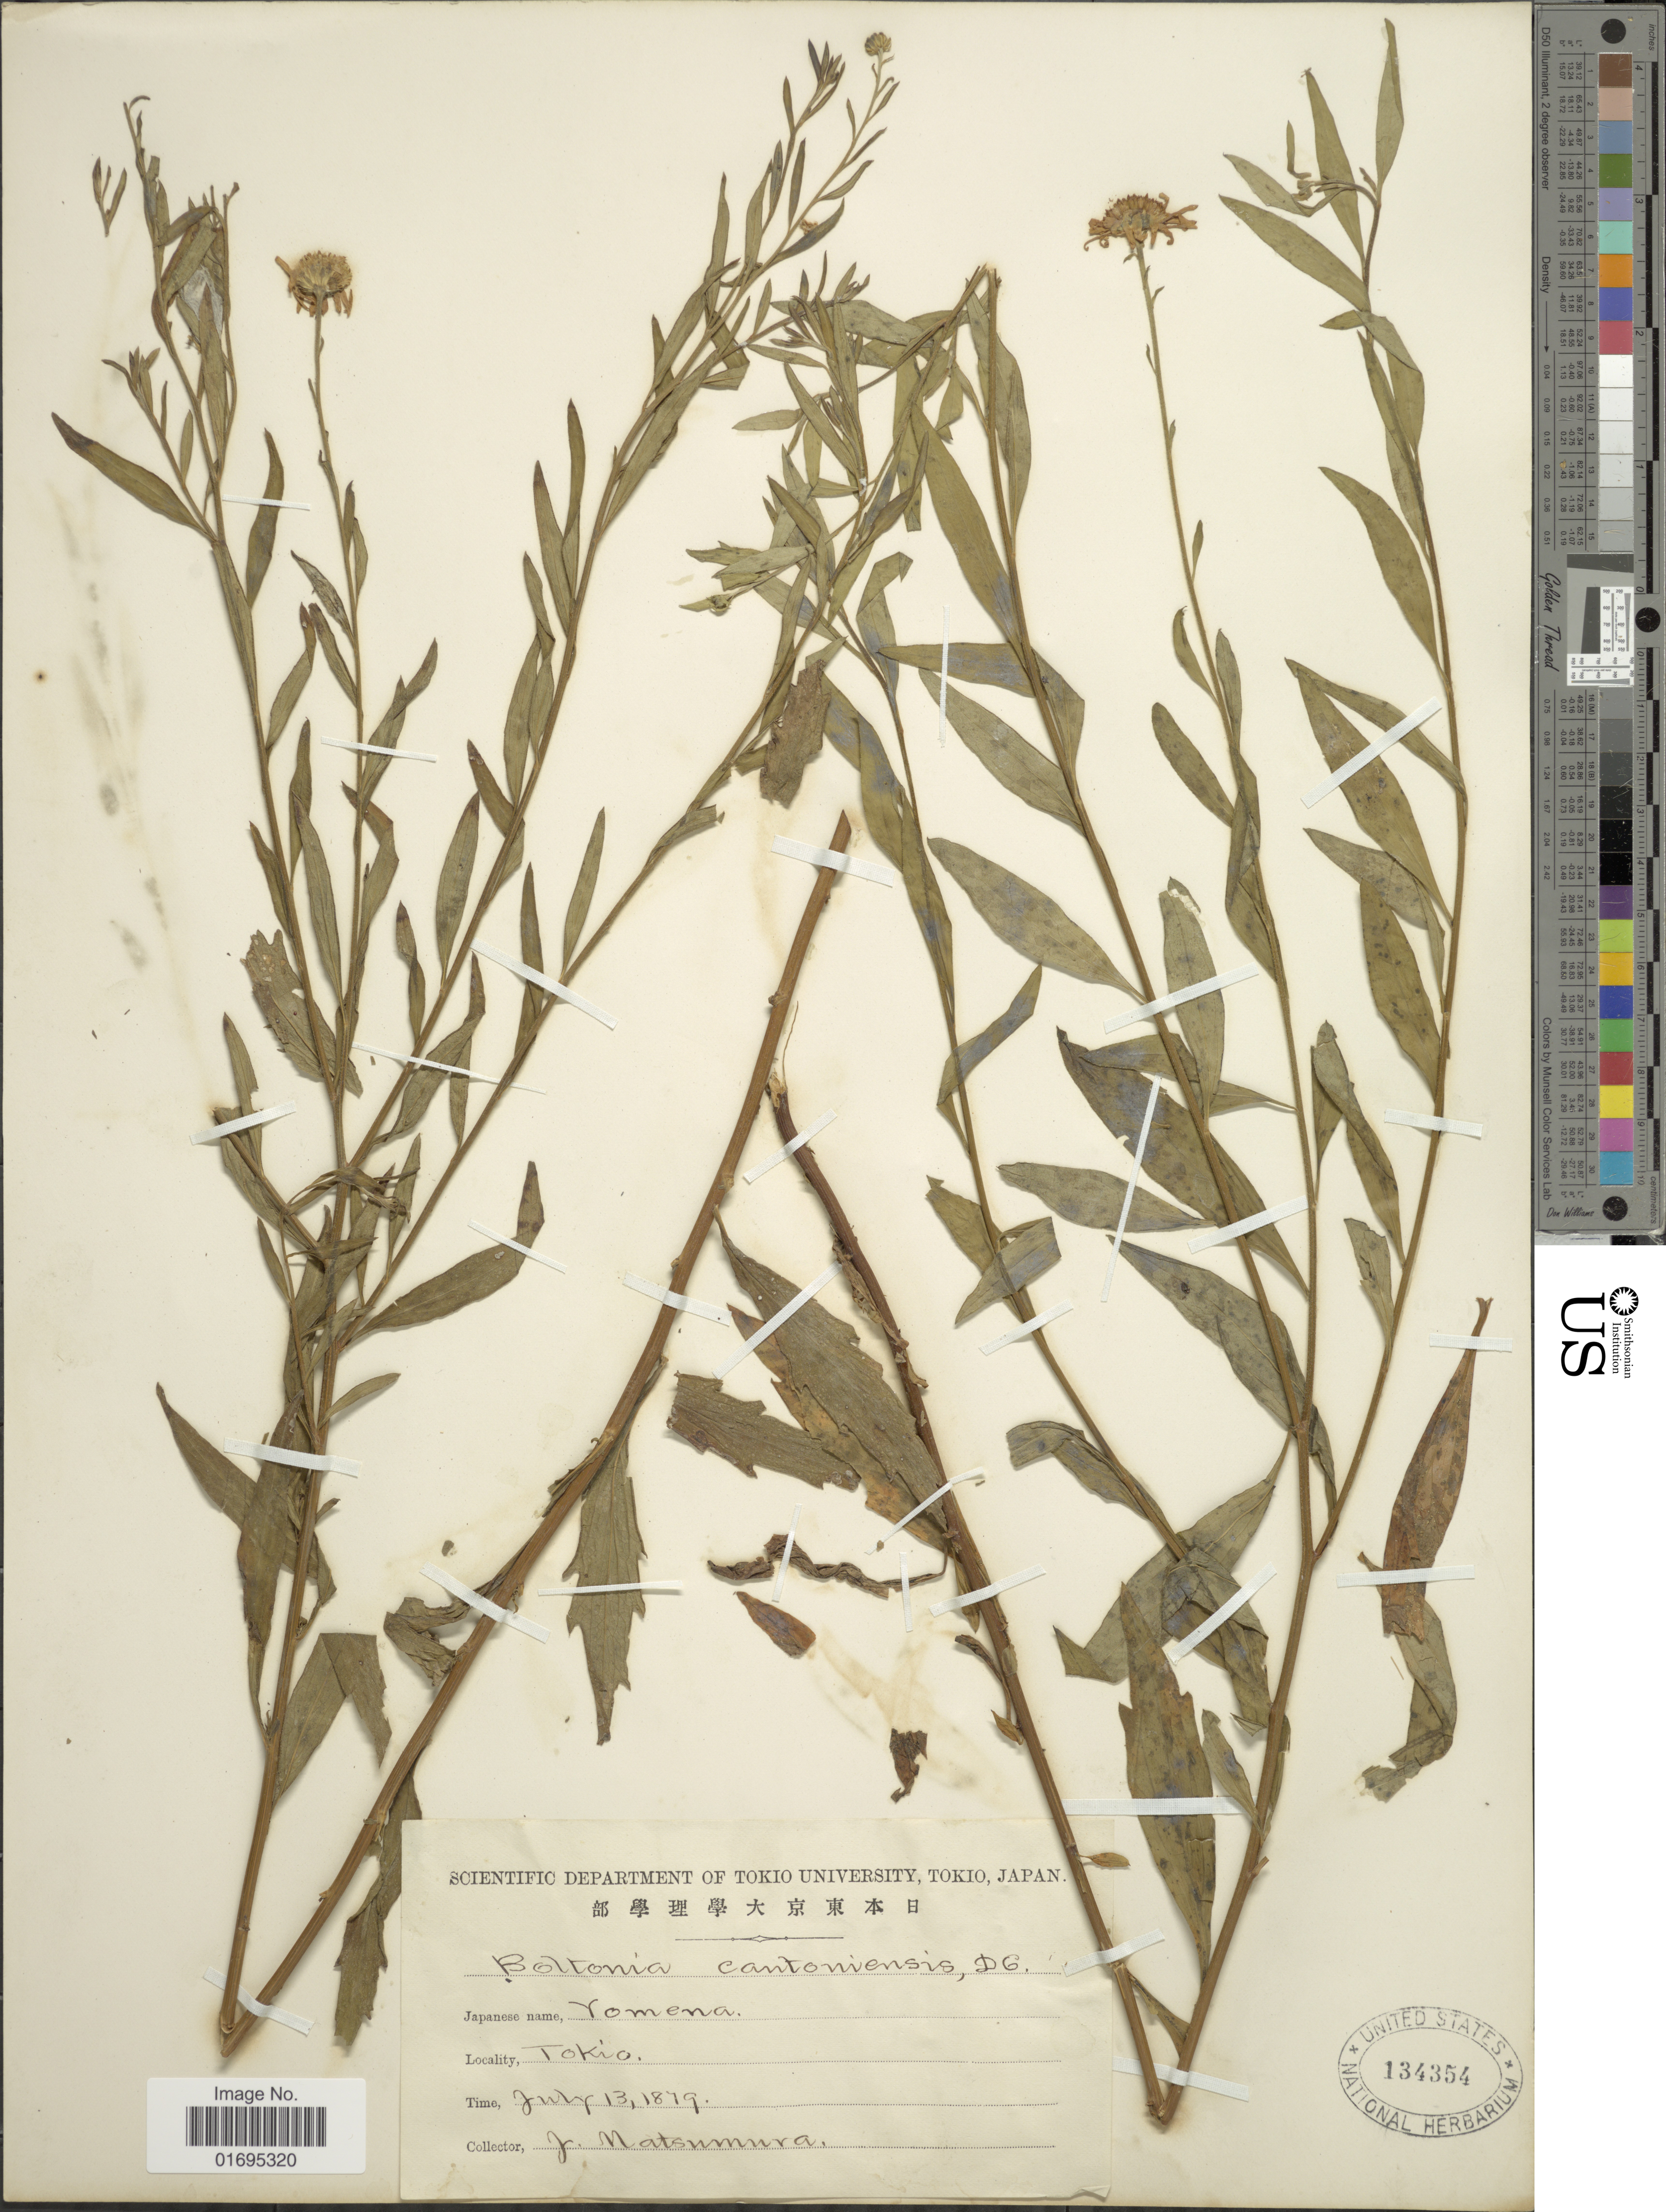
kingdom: Plantae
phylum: Tracheophyta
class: Magnoliopsida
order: Asterales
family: Asteraceae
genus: Kalimeris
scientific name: Kalimeris sp.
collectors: J. Natsumura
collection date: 1819-07-13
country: Japan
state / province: Tokyo, Federal City of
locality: Tokio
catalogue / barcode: US 134354